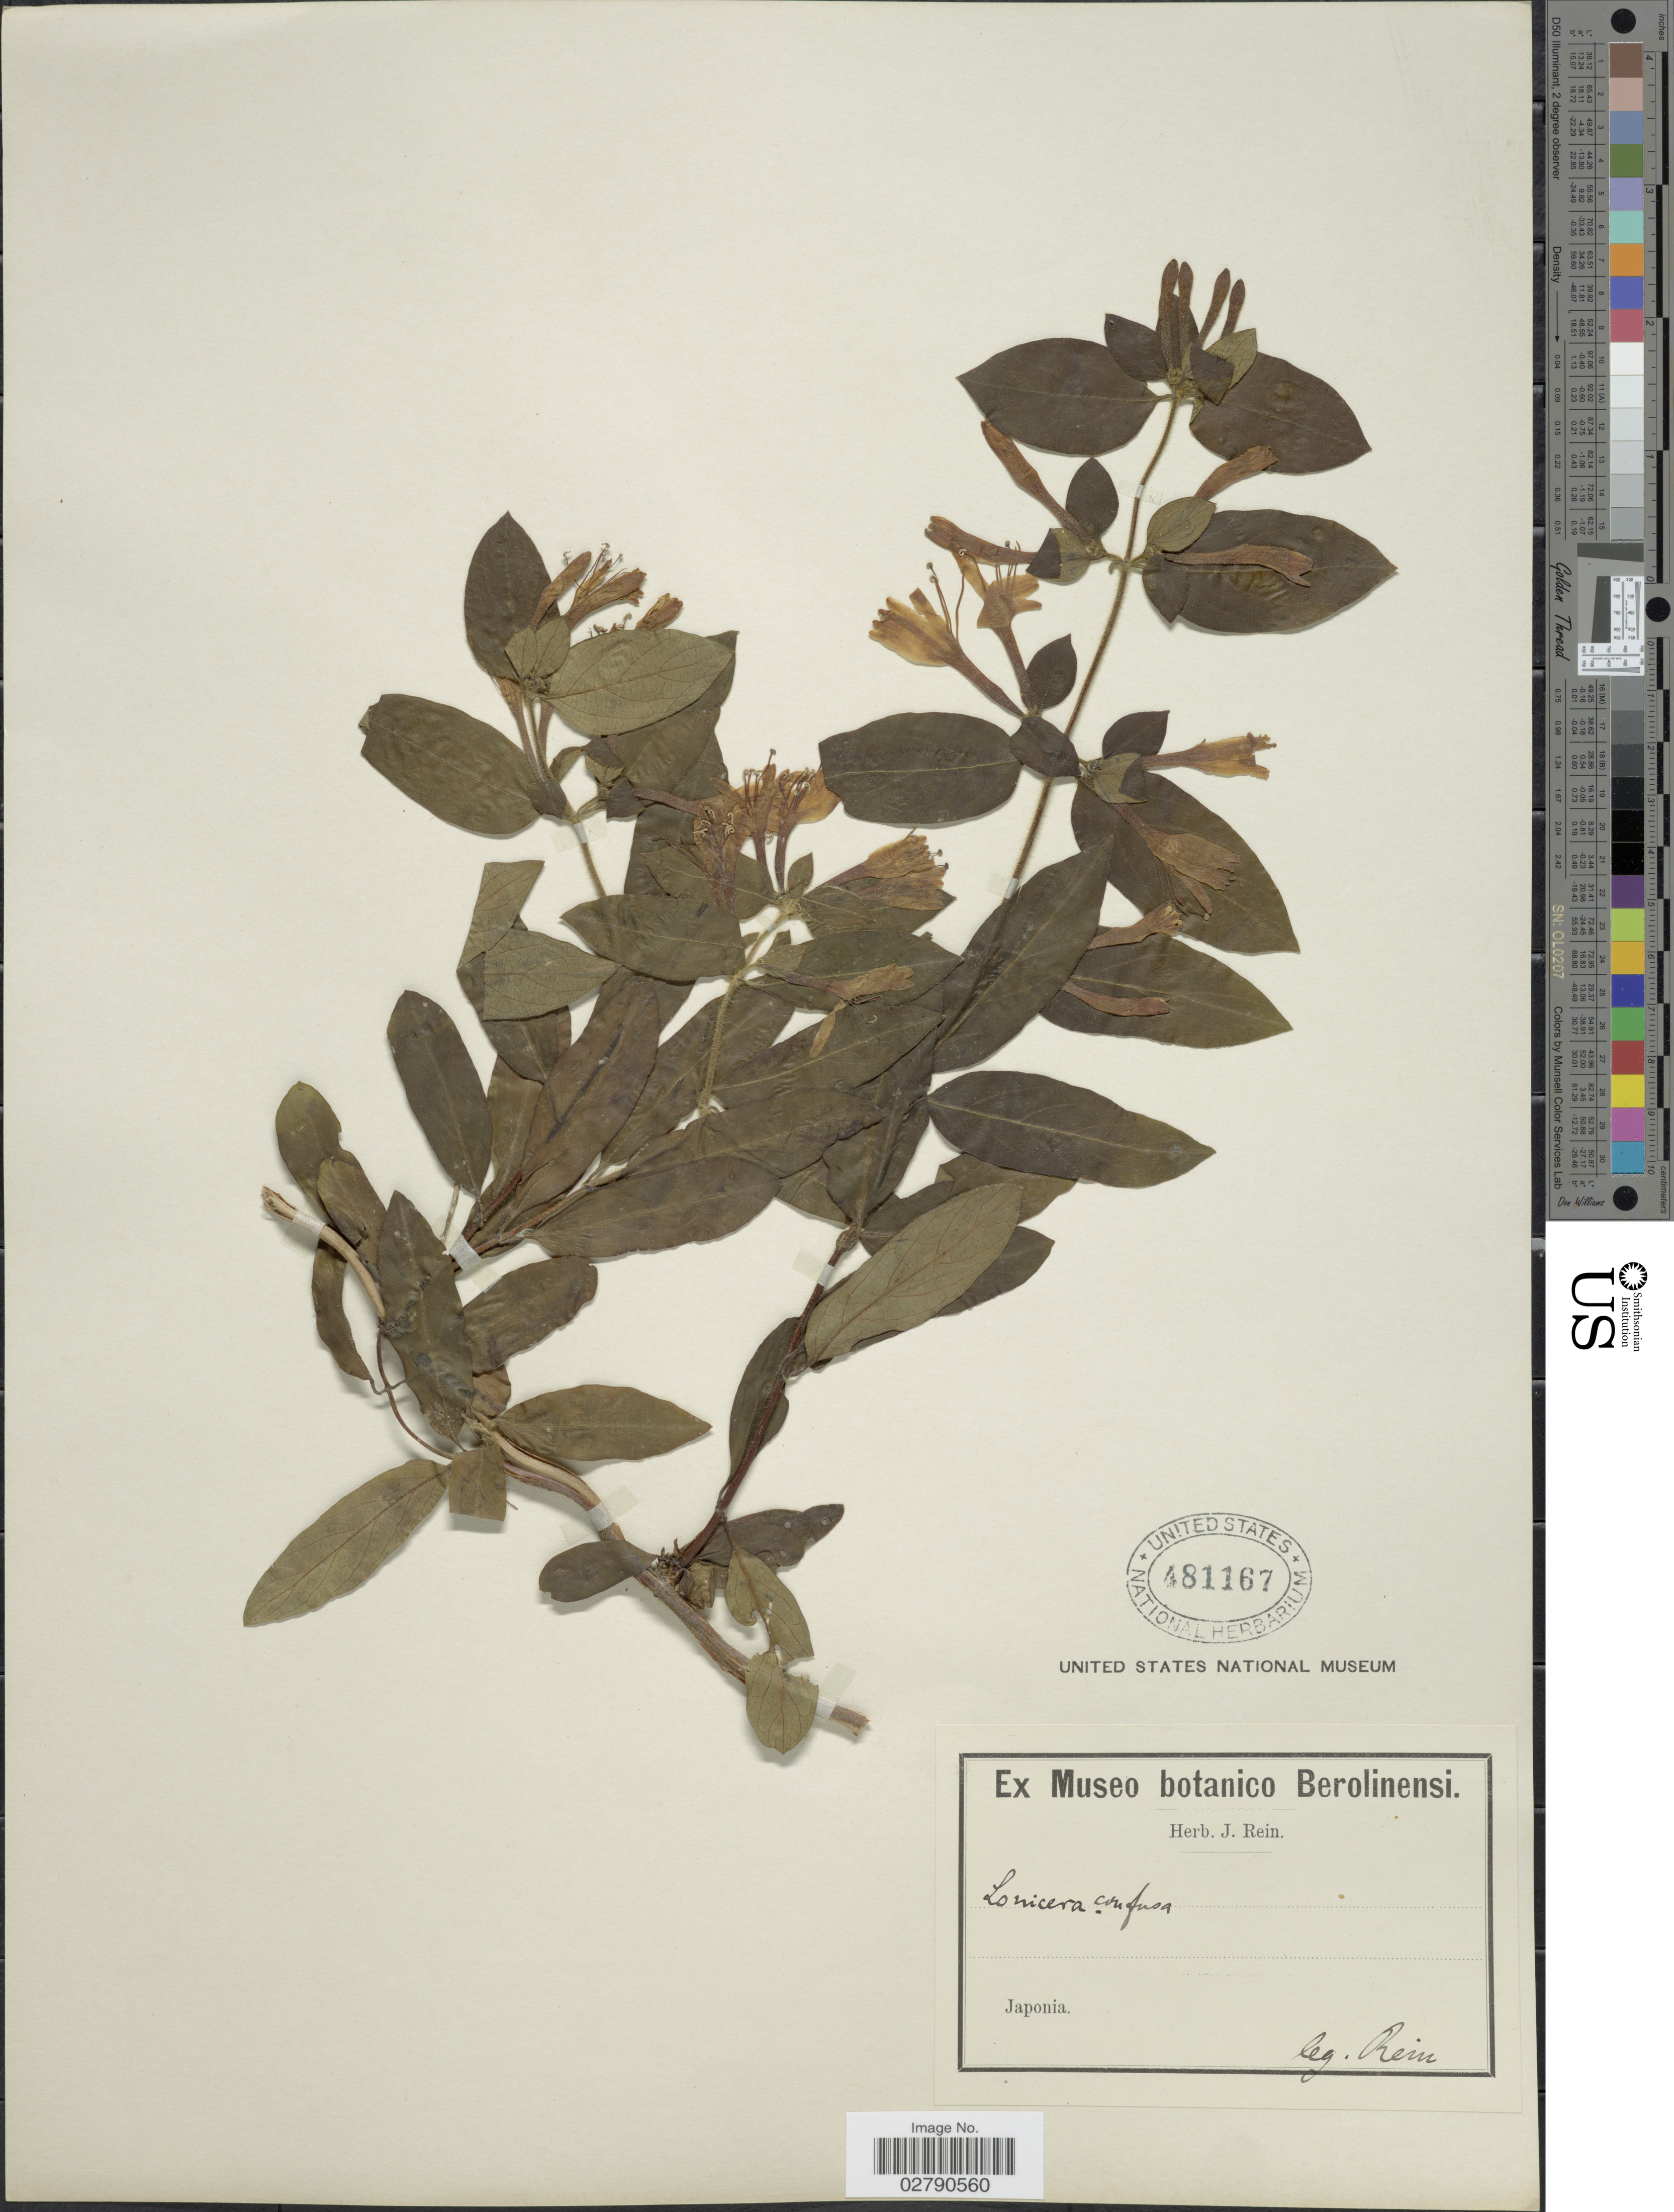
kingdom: Plantae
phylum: Tracheophyta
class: Magnoliopsida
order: Dipsacales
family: Caprifoliaceae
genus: Lonicera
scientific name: Lonicera confusa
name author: DC.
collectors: J. Rein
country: Japan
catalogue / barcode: US 481167